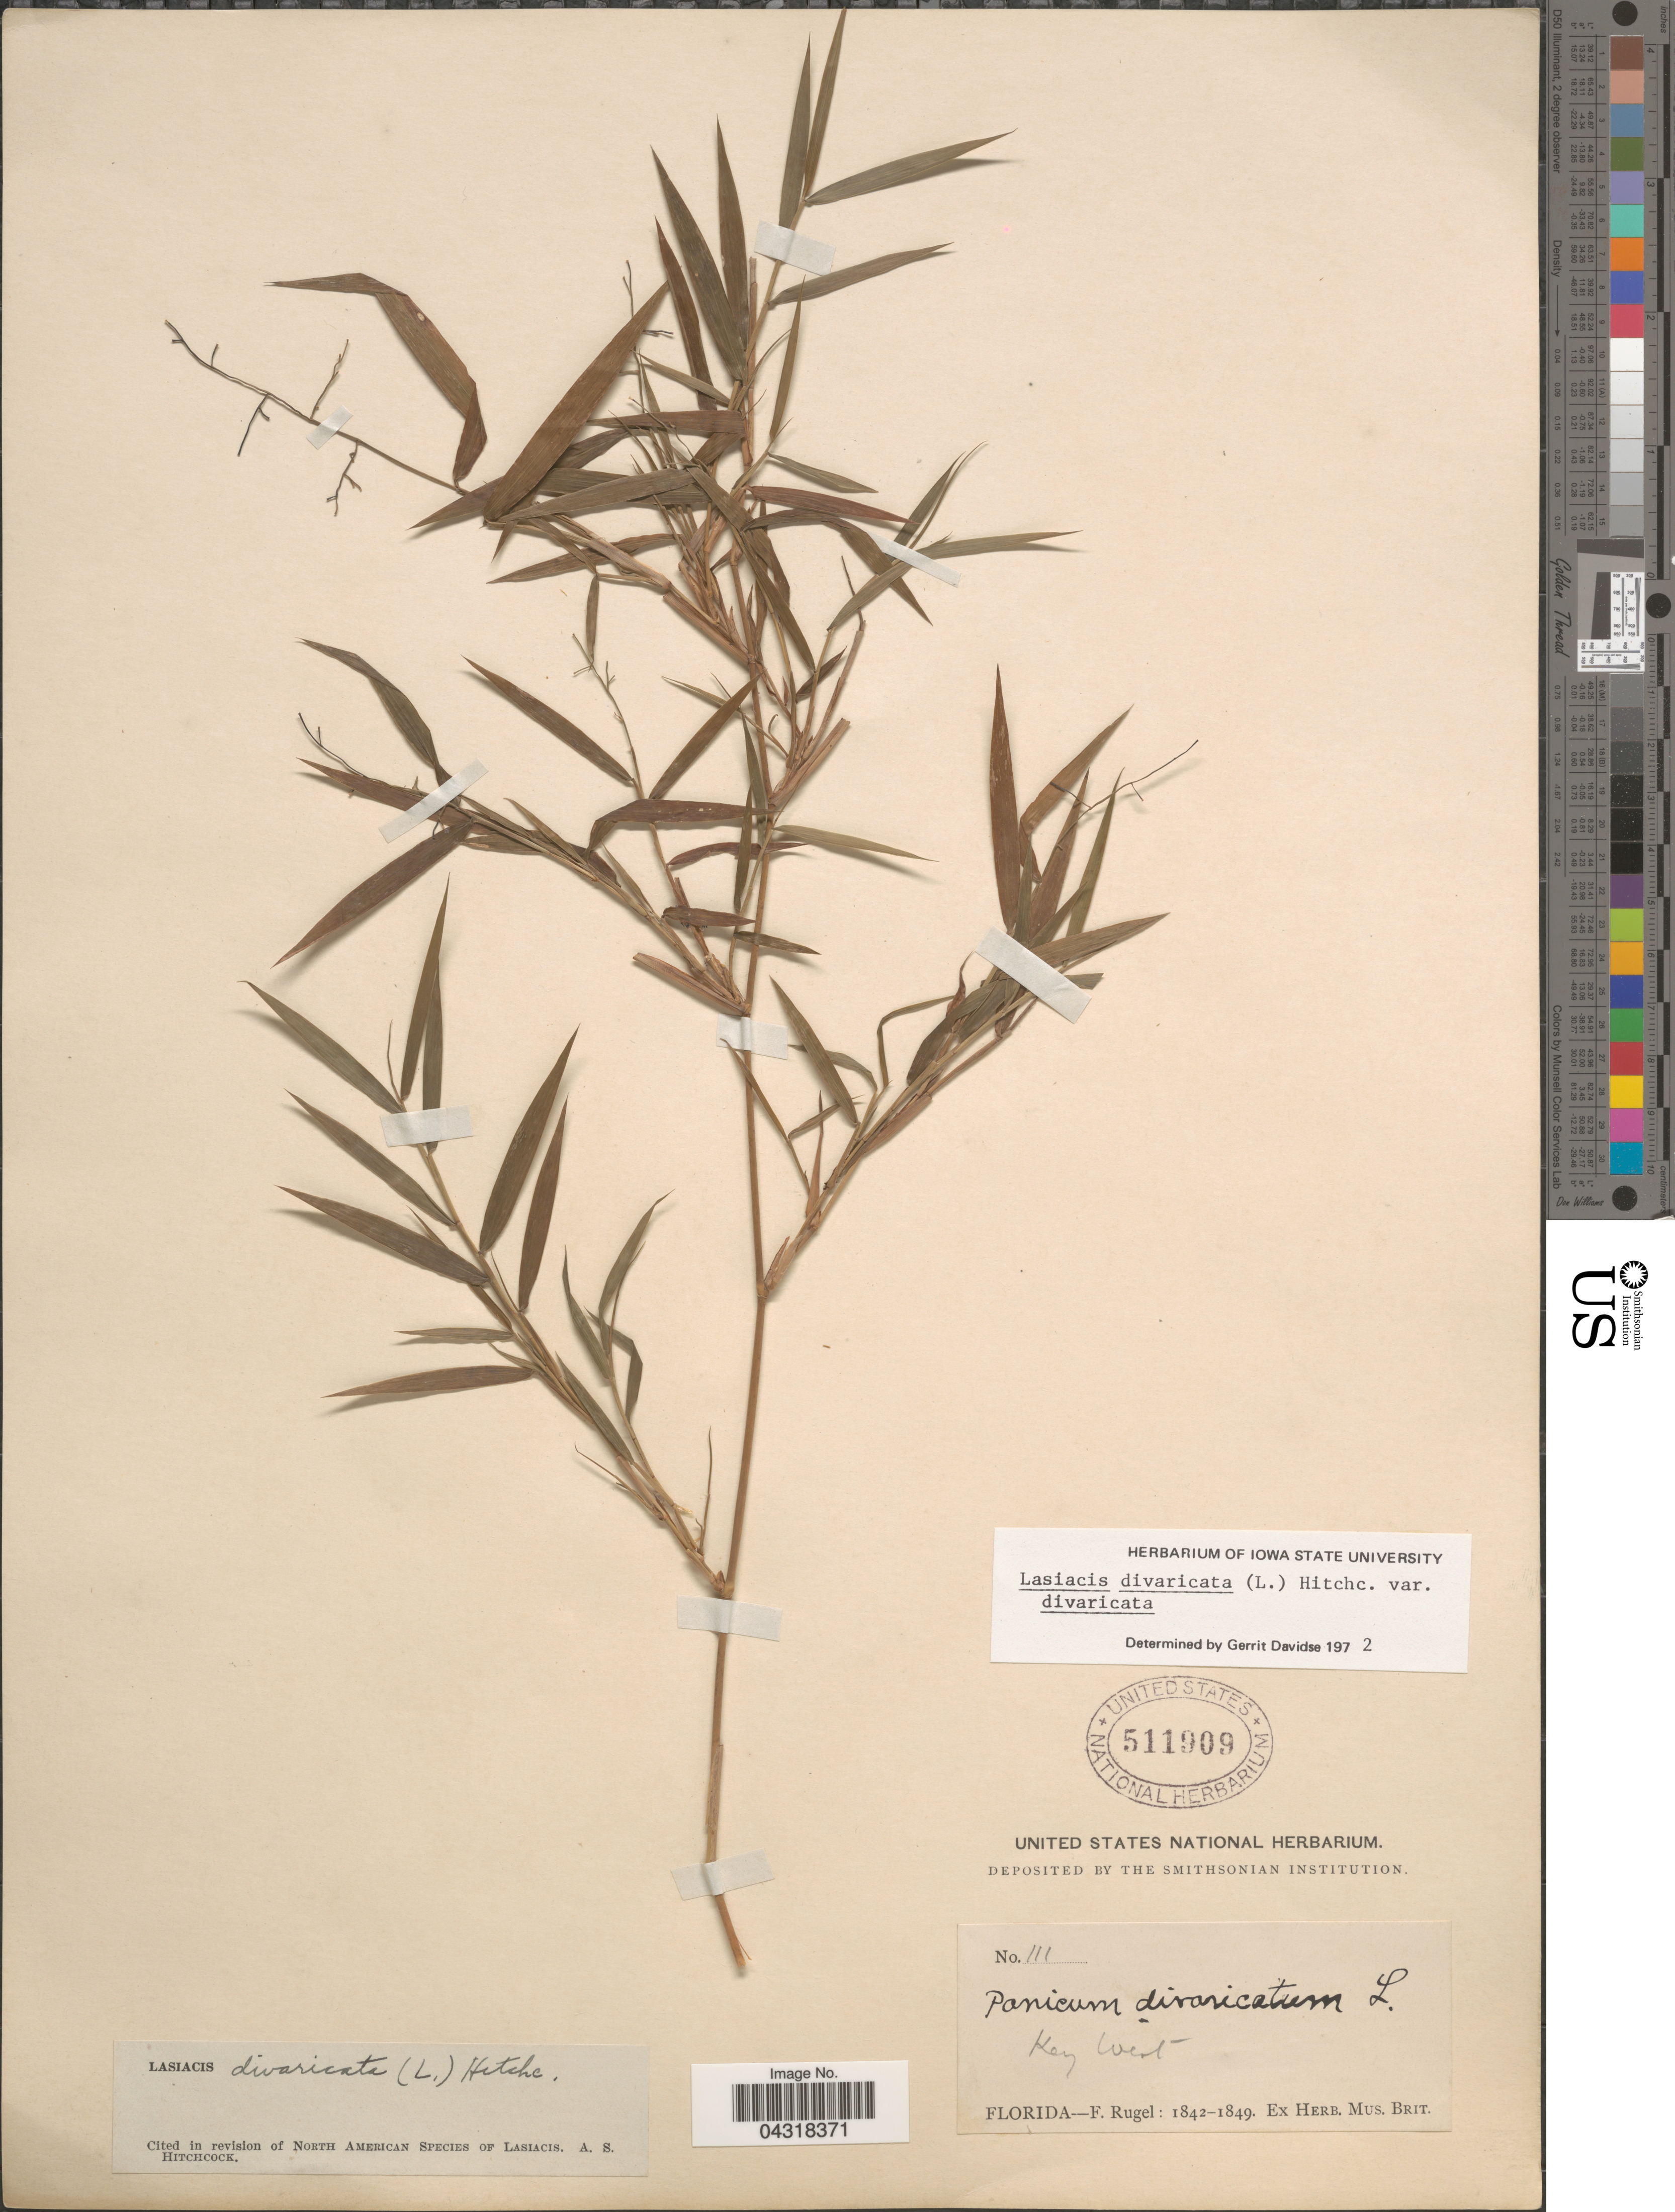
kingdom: Plantae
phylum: Tracheophyta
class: Liliopsida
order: Poales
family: Poaceae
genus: Lasiacis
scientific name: Lasiacis divaricata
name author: (L.) Hitchc.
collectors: F. Rugel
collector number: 111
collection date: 1842/1849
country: United States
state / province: Florida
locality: Key West.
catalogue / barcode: US 511909